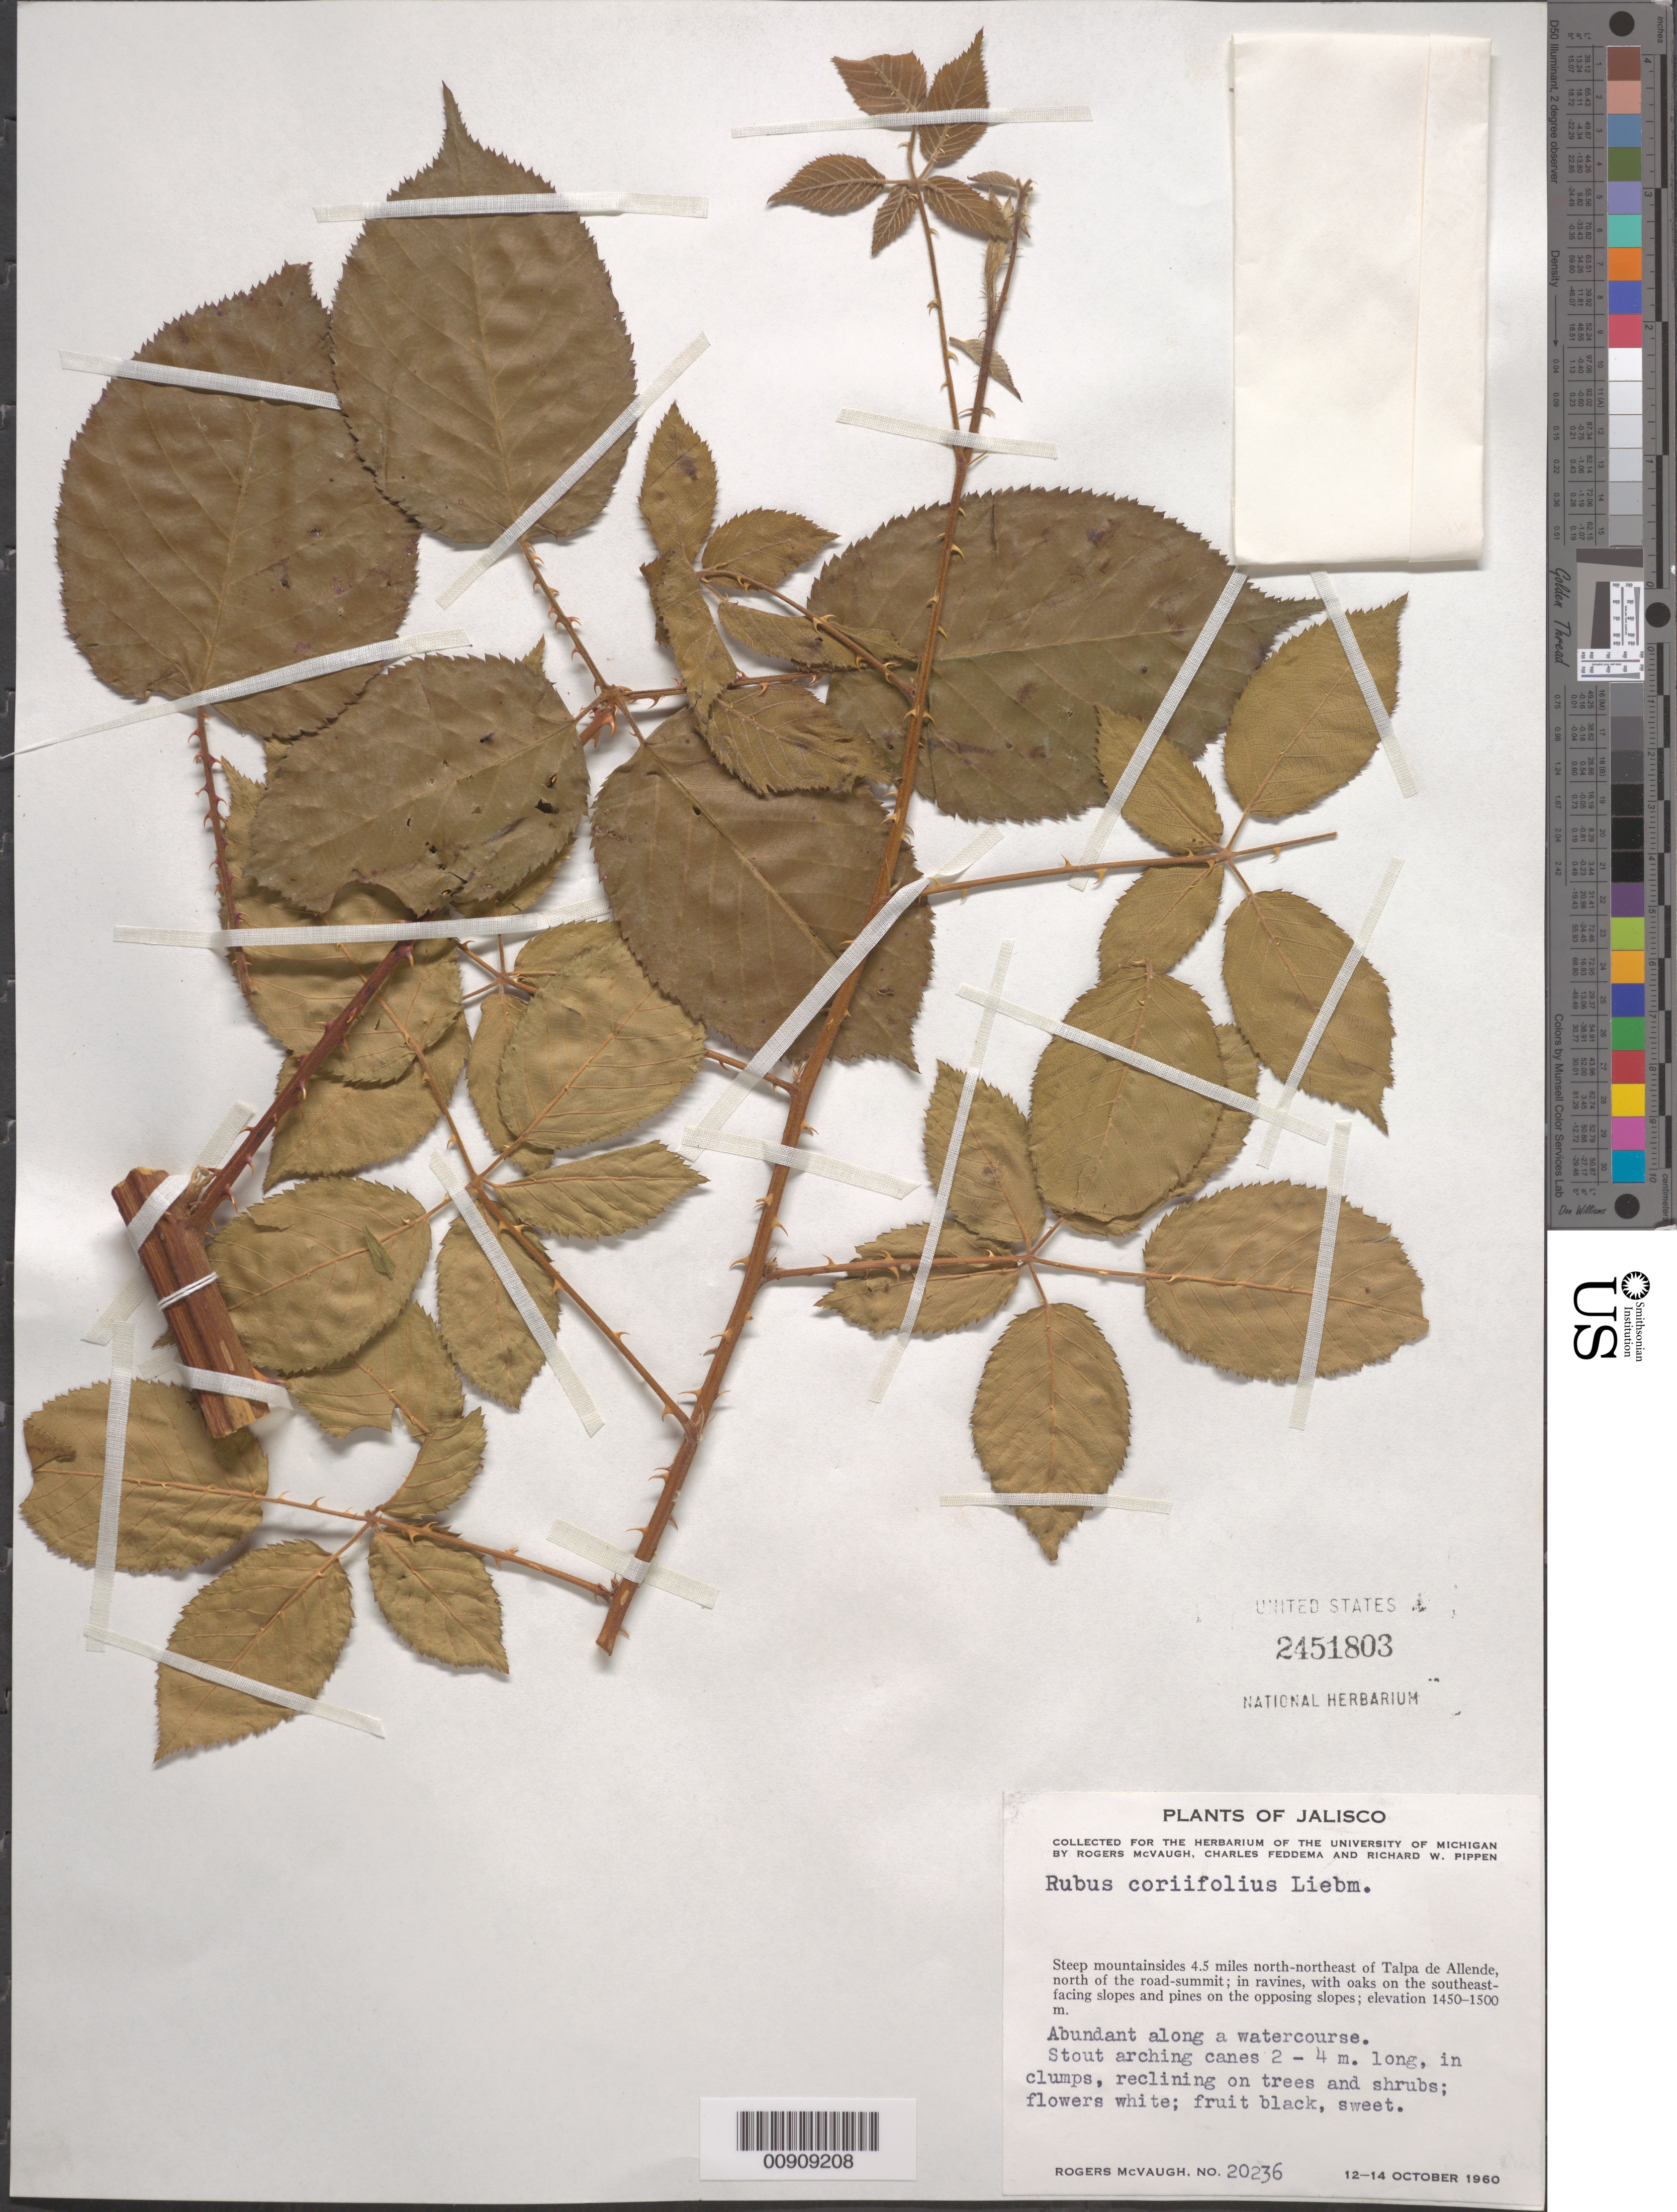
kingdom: Plantae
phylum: Tracheophyta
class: Magnoliopsida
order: Rosales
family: Rosaceae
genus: Rubus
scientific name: Rubus coriifolius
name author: Liebm.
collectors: R. McVaugh, C. Feddema & R. W. Pippen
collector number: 20236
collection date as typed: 12 Oct 1960 to 14 Oct 1960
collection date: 1960-10-12/1960-10-14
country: Mexico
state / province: Jalisco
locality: Steep mountainsides 4.5 miles north-northeast of Talpa de Allende, north of the road-summit.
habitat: In clumps, reclining on trees and shrubs. Abundat along a watercourse. In ravines, with oaks on the southeast-facing slopes and pines on the opposing slopes.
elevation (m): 1500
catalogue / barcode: US 2451803